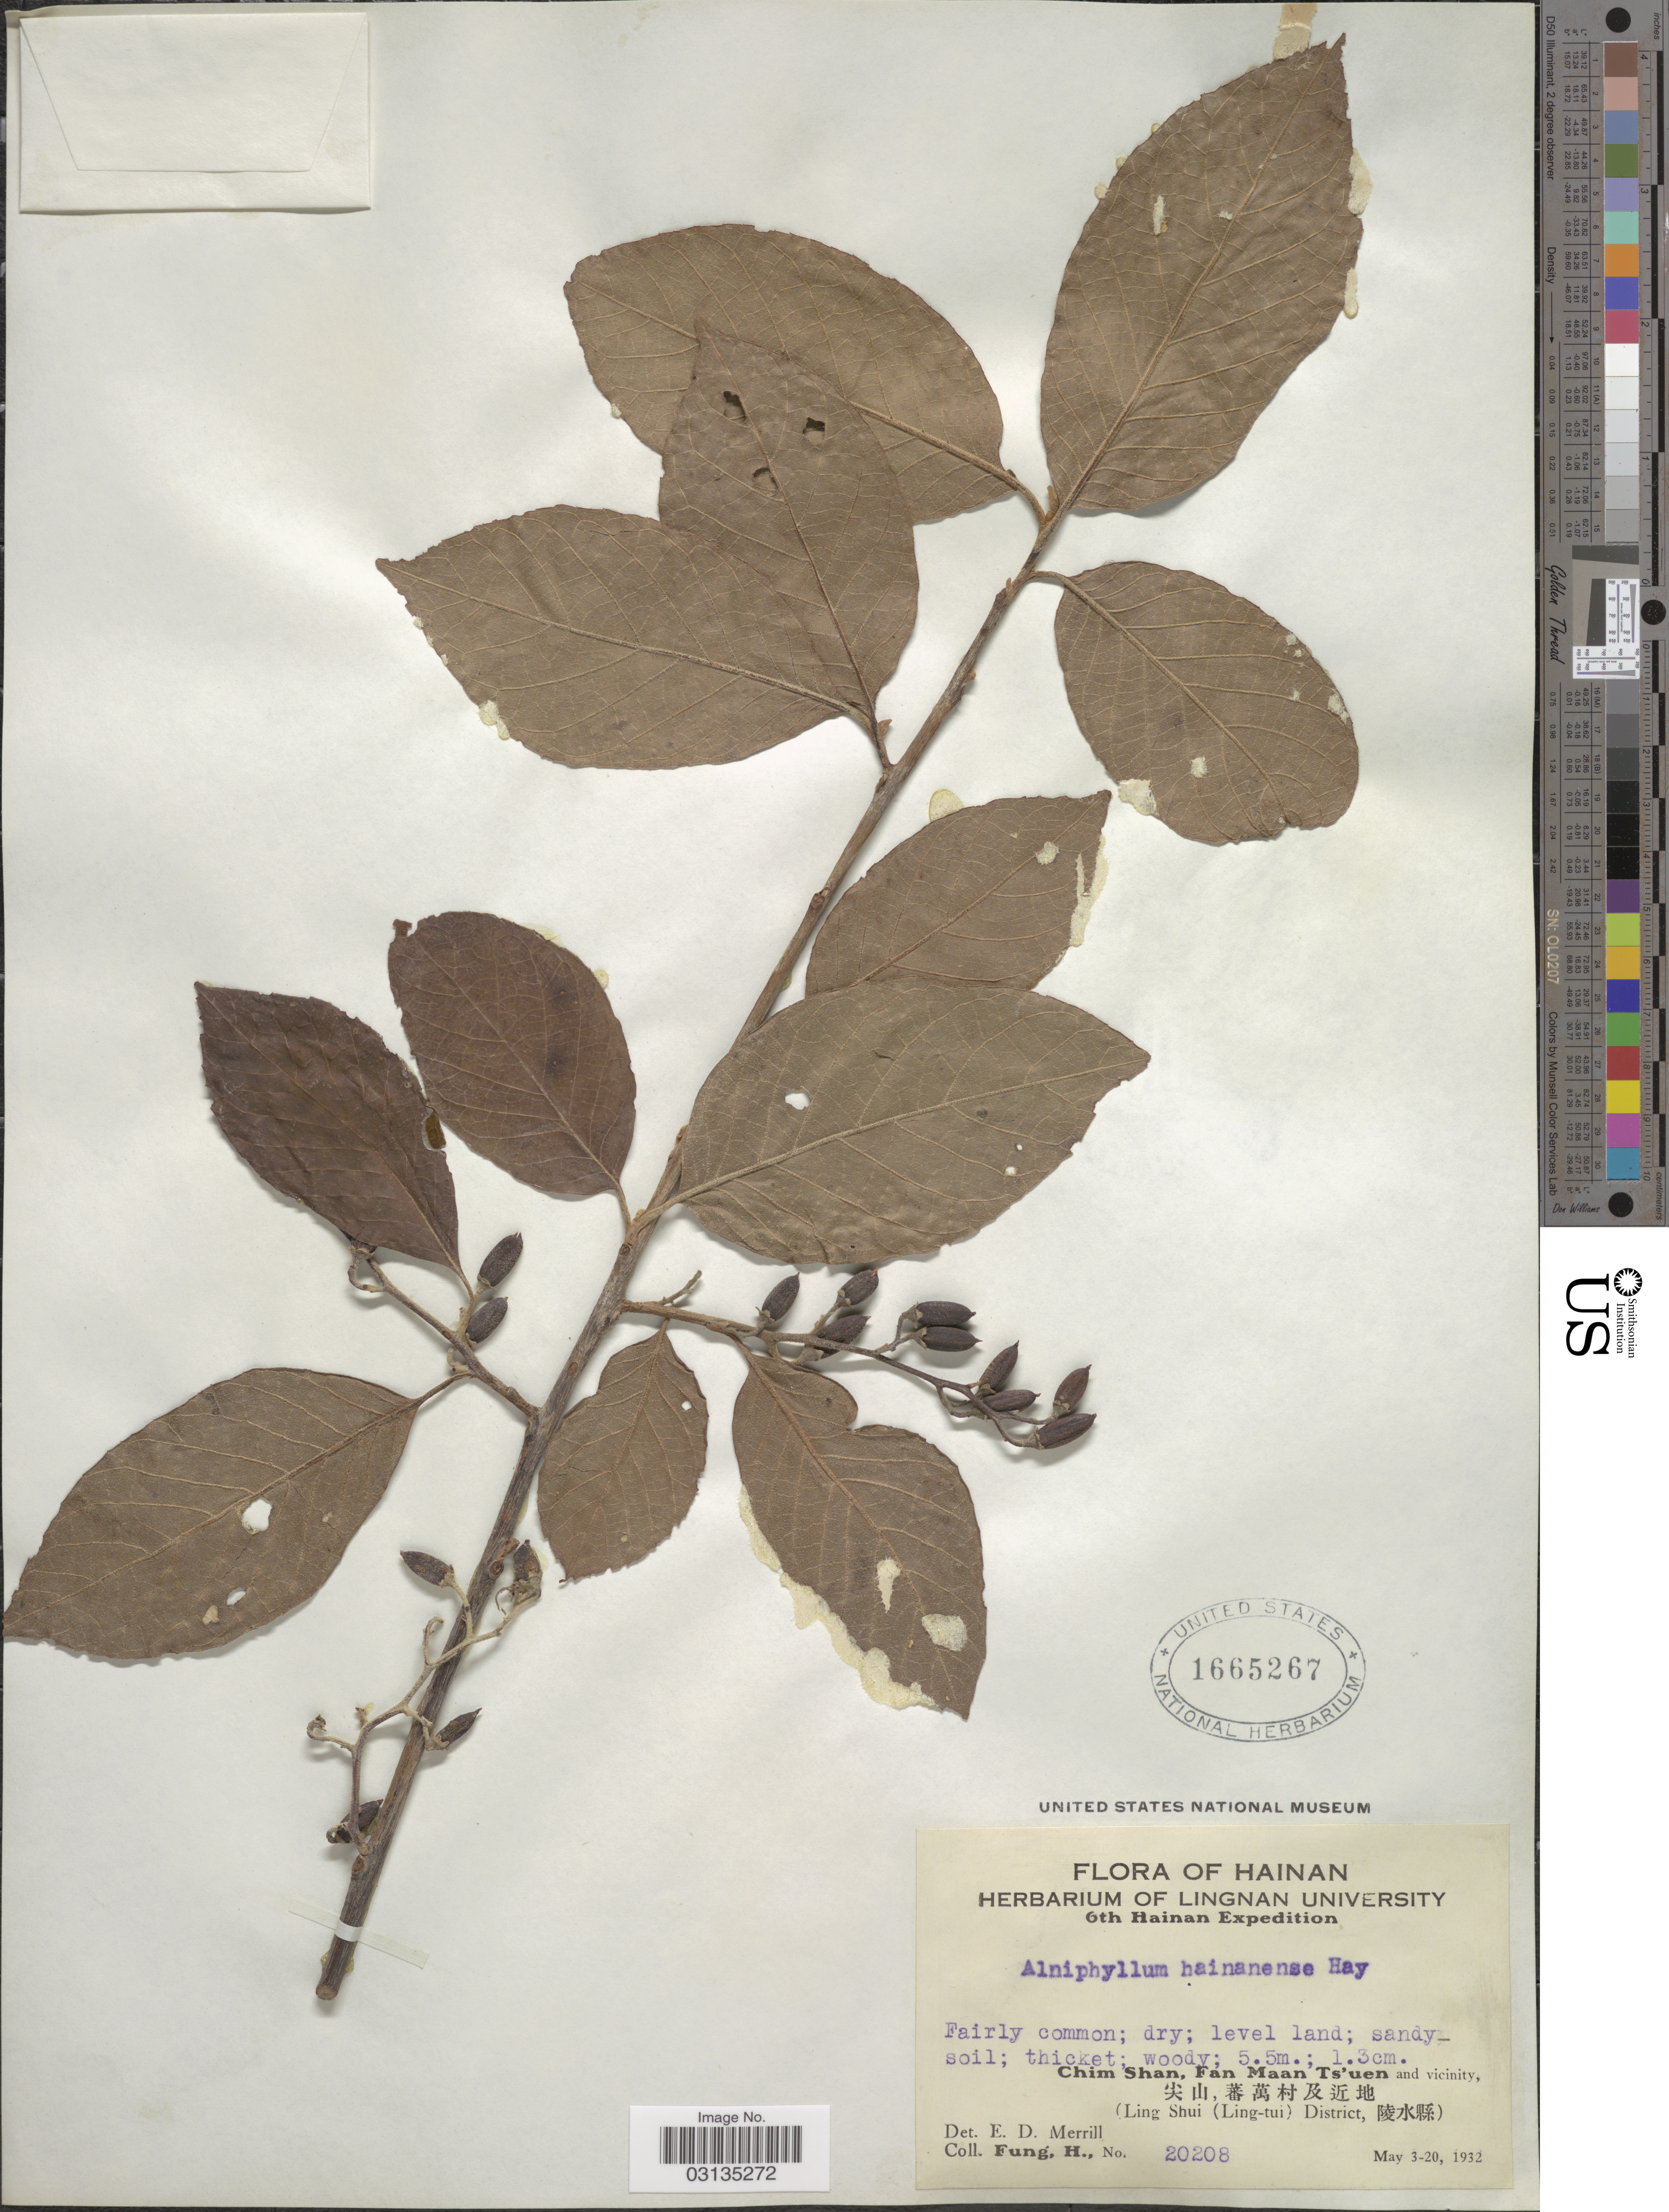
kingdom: Plantae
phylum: Tracheophyta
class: Magnoliopsida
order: Ericales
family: Styracaceae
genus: Alniphyllum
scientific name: Alniphyllum hainanense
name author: Hayata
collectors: H. Fung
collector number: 20208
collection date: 1932-05-03/1932-05-20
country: China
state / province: Hainan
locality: Chim Shan, Fan Maan Ts'uen and vicinity, (Ling Shui (Ling-tui) District).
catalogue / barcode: US 1665267